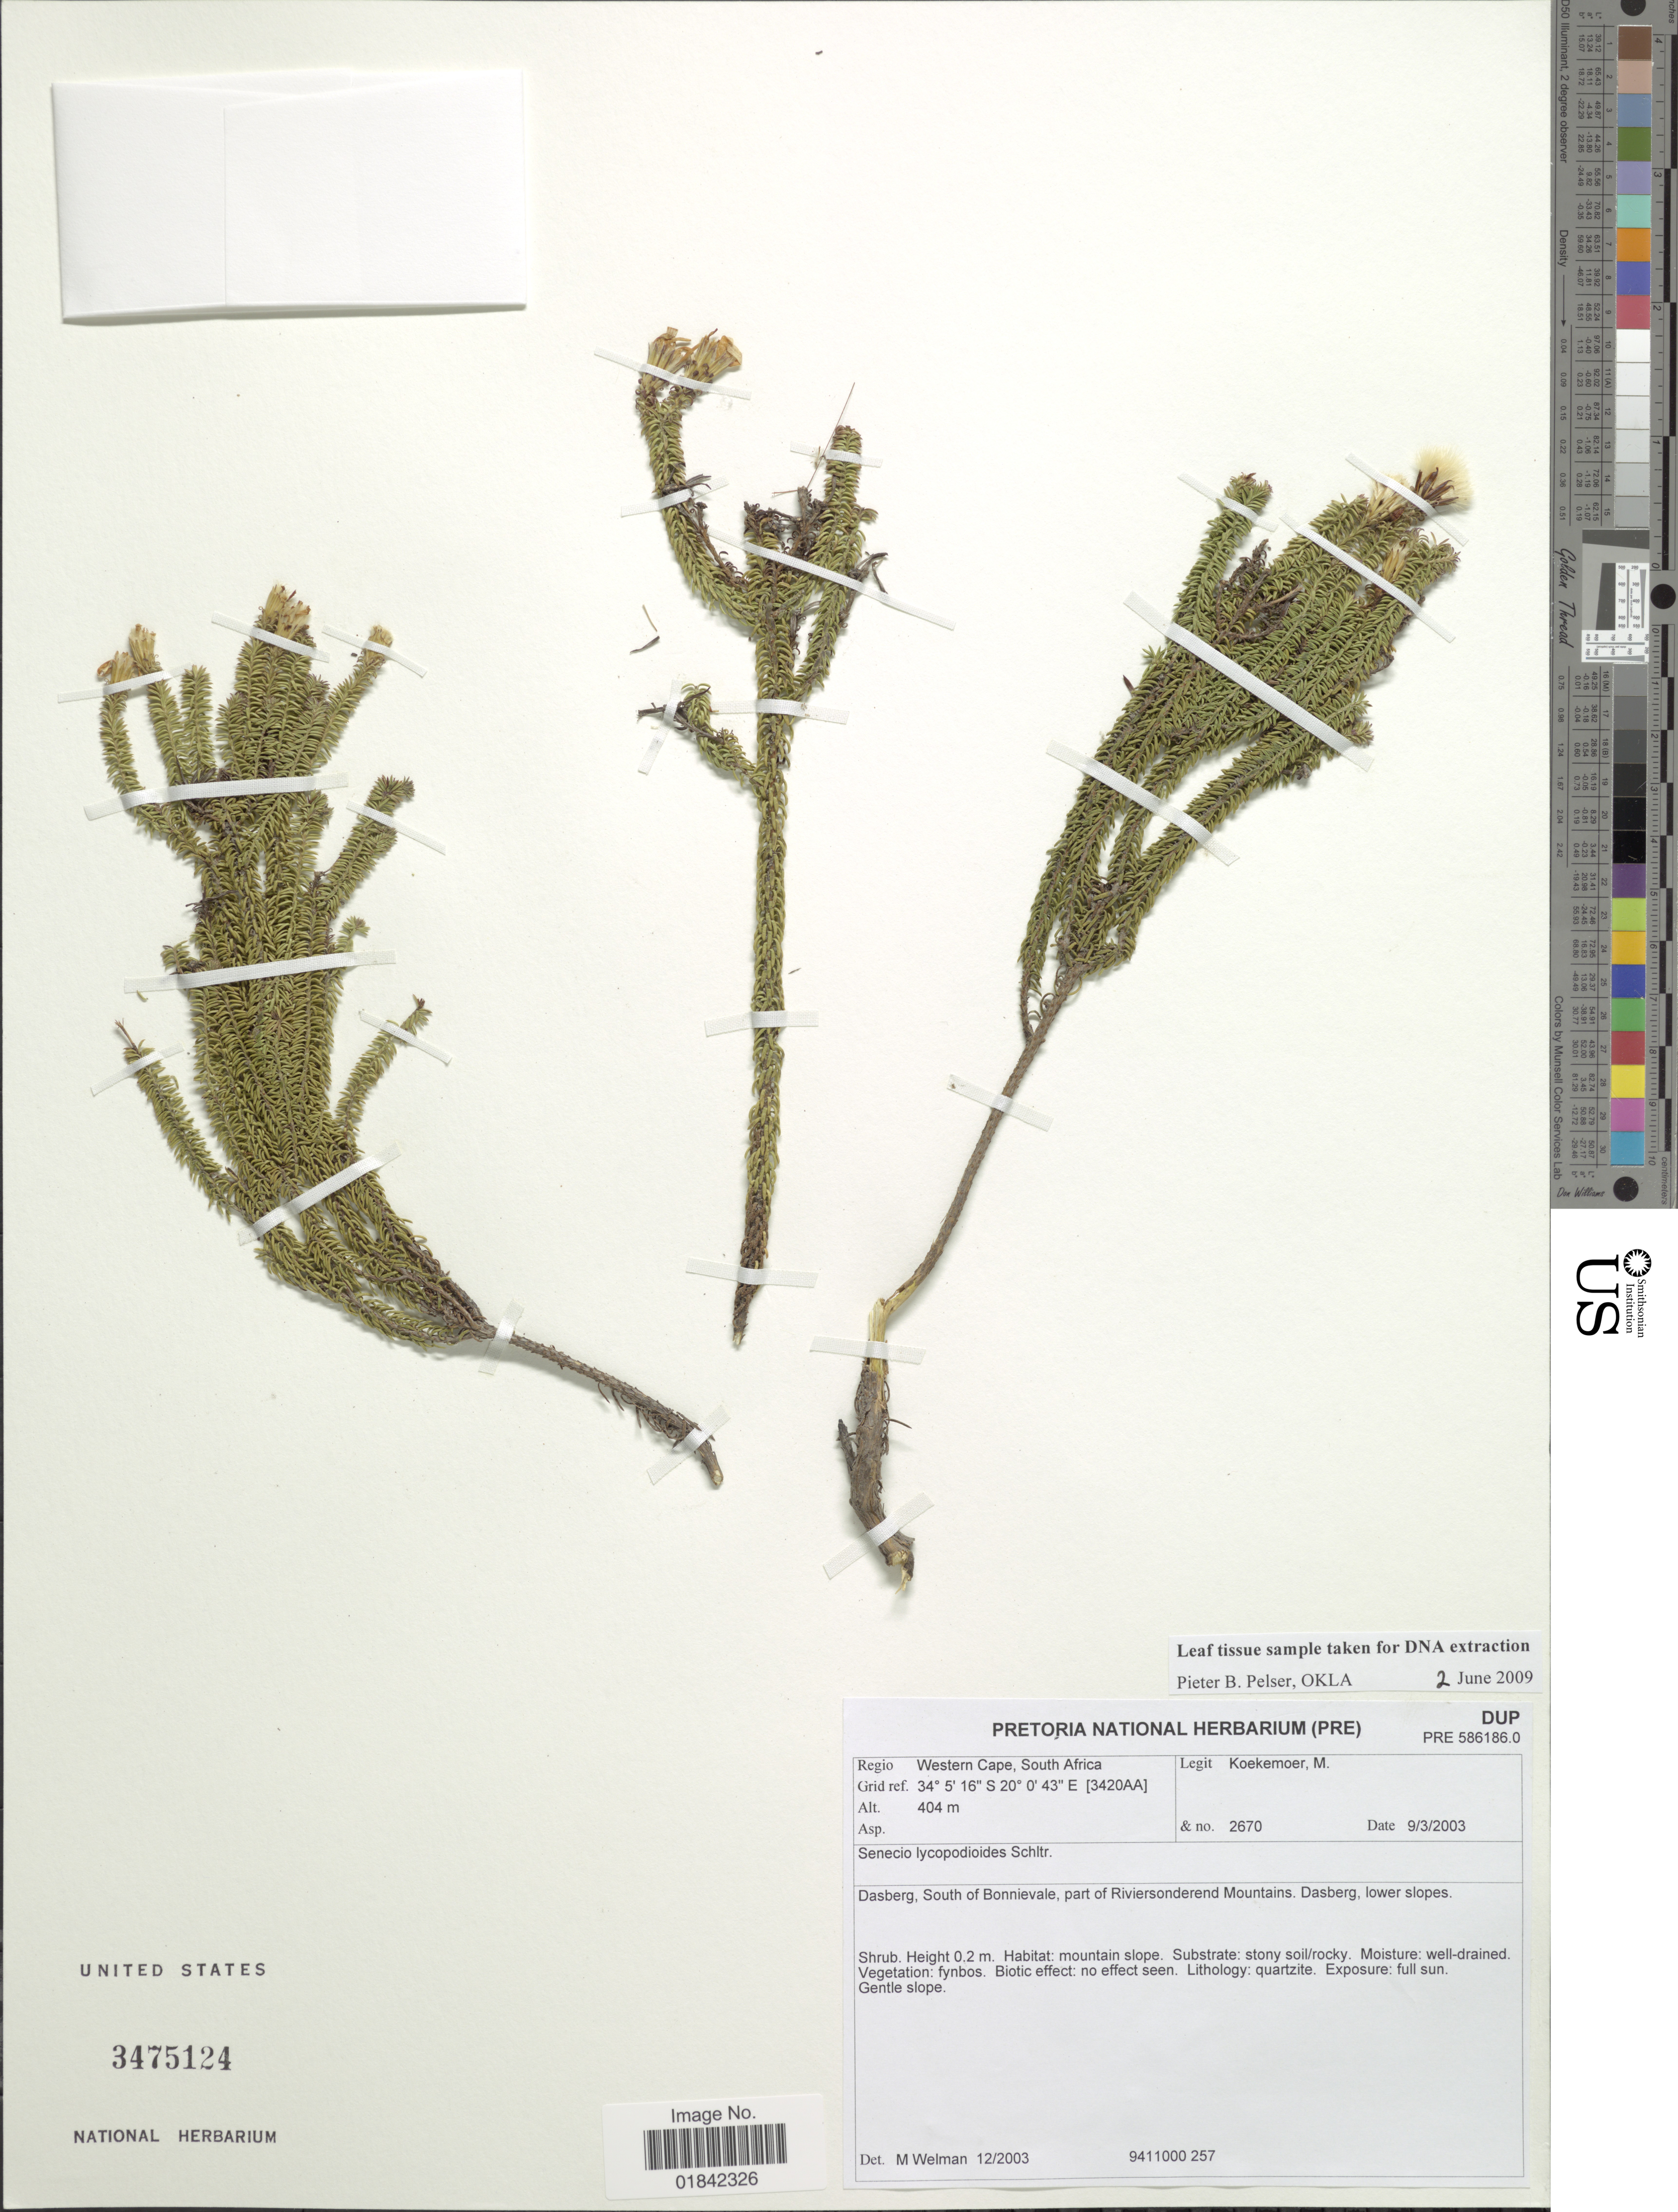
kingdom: Plantae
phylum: Tracheophyta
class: Magnoliopsida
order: Asterales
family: Asteraceae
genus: Senecio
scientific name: Senecio lycopodioides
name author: Schltr.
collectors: M. Koekemoer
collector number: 2670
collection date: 2003-03-09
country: South Africa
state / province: Western Cape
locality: Dasberg, South of Bonnievale, part of Riviersonderend Mountains, Dasberg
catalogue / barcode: US 3475124